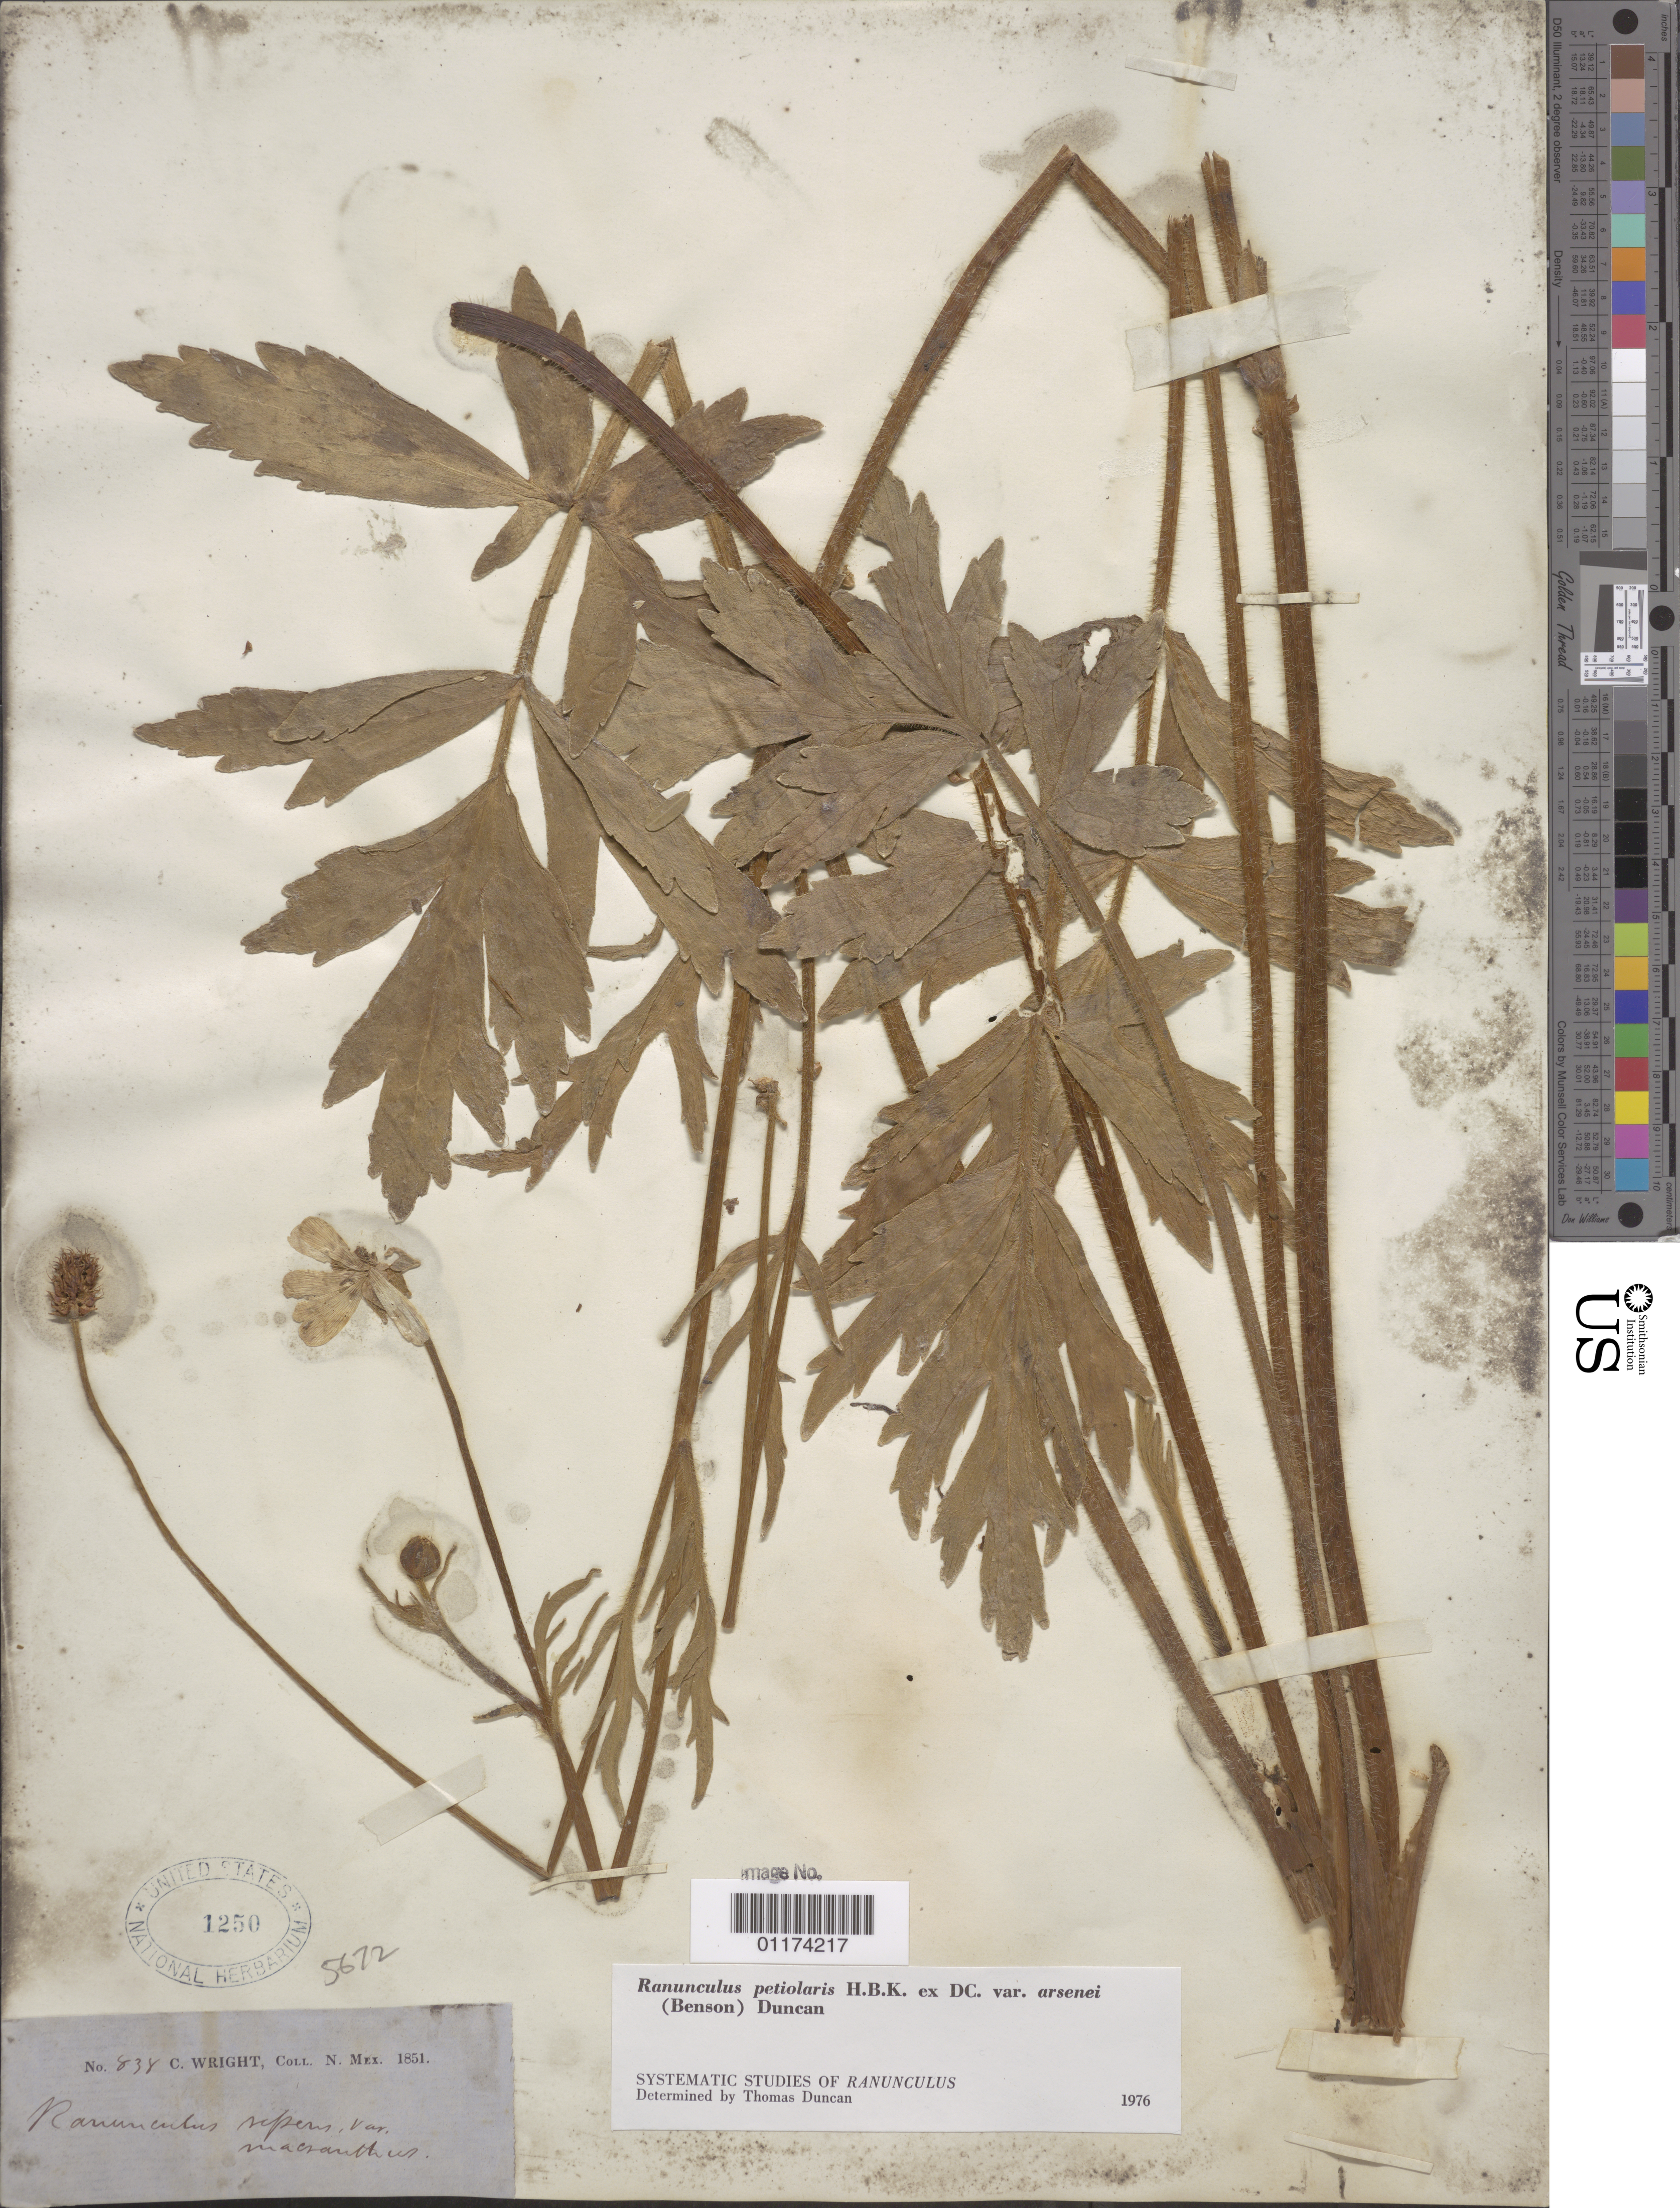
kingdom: Plantae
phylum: Tracheophyta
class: Magnoliopsida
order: Ranunculales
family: Ranunculaceae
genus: Ranunculus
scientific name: Ranunculus petiolaris var. arsenei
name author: (L.D. Benson) Duncan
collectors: C. Wright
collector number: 838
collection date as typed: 1851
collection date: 1851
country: United States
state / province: New Mexico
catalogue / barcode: US 1250